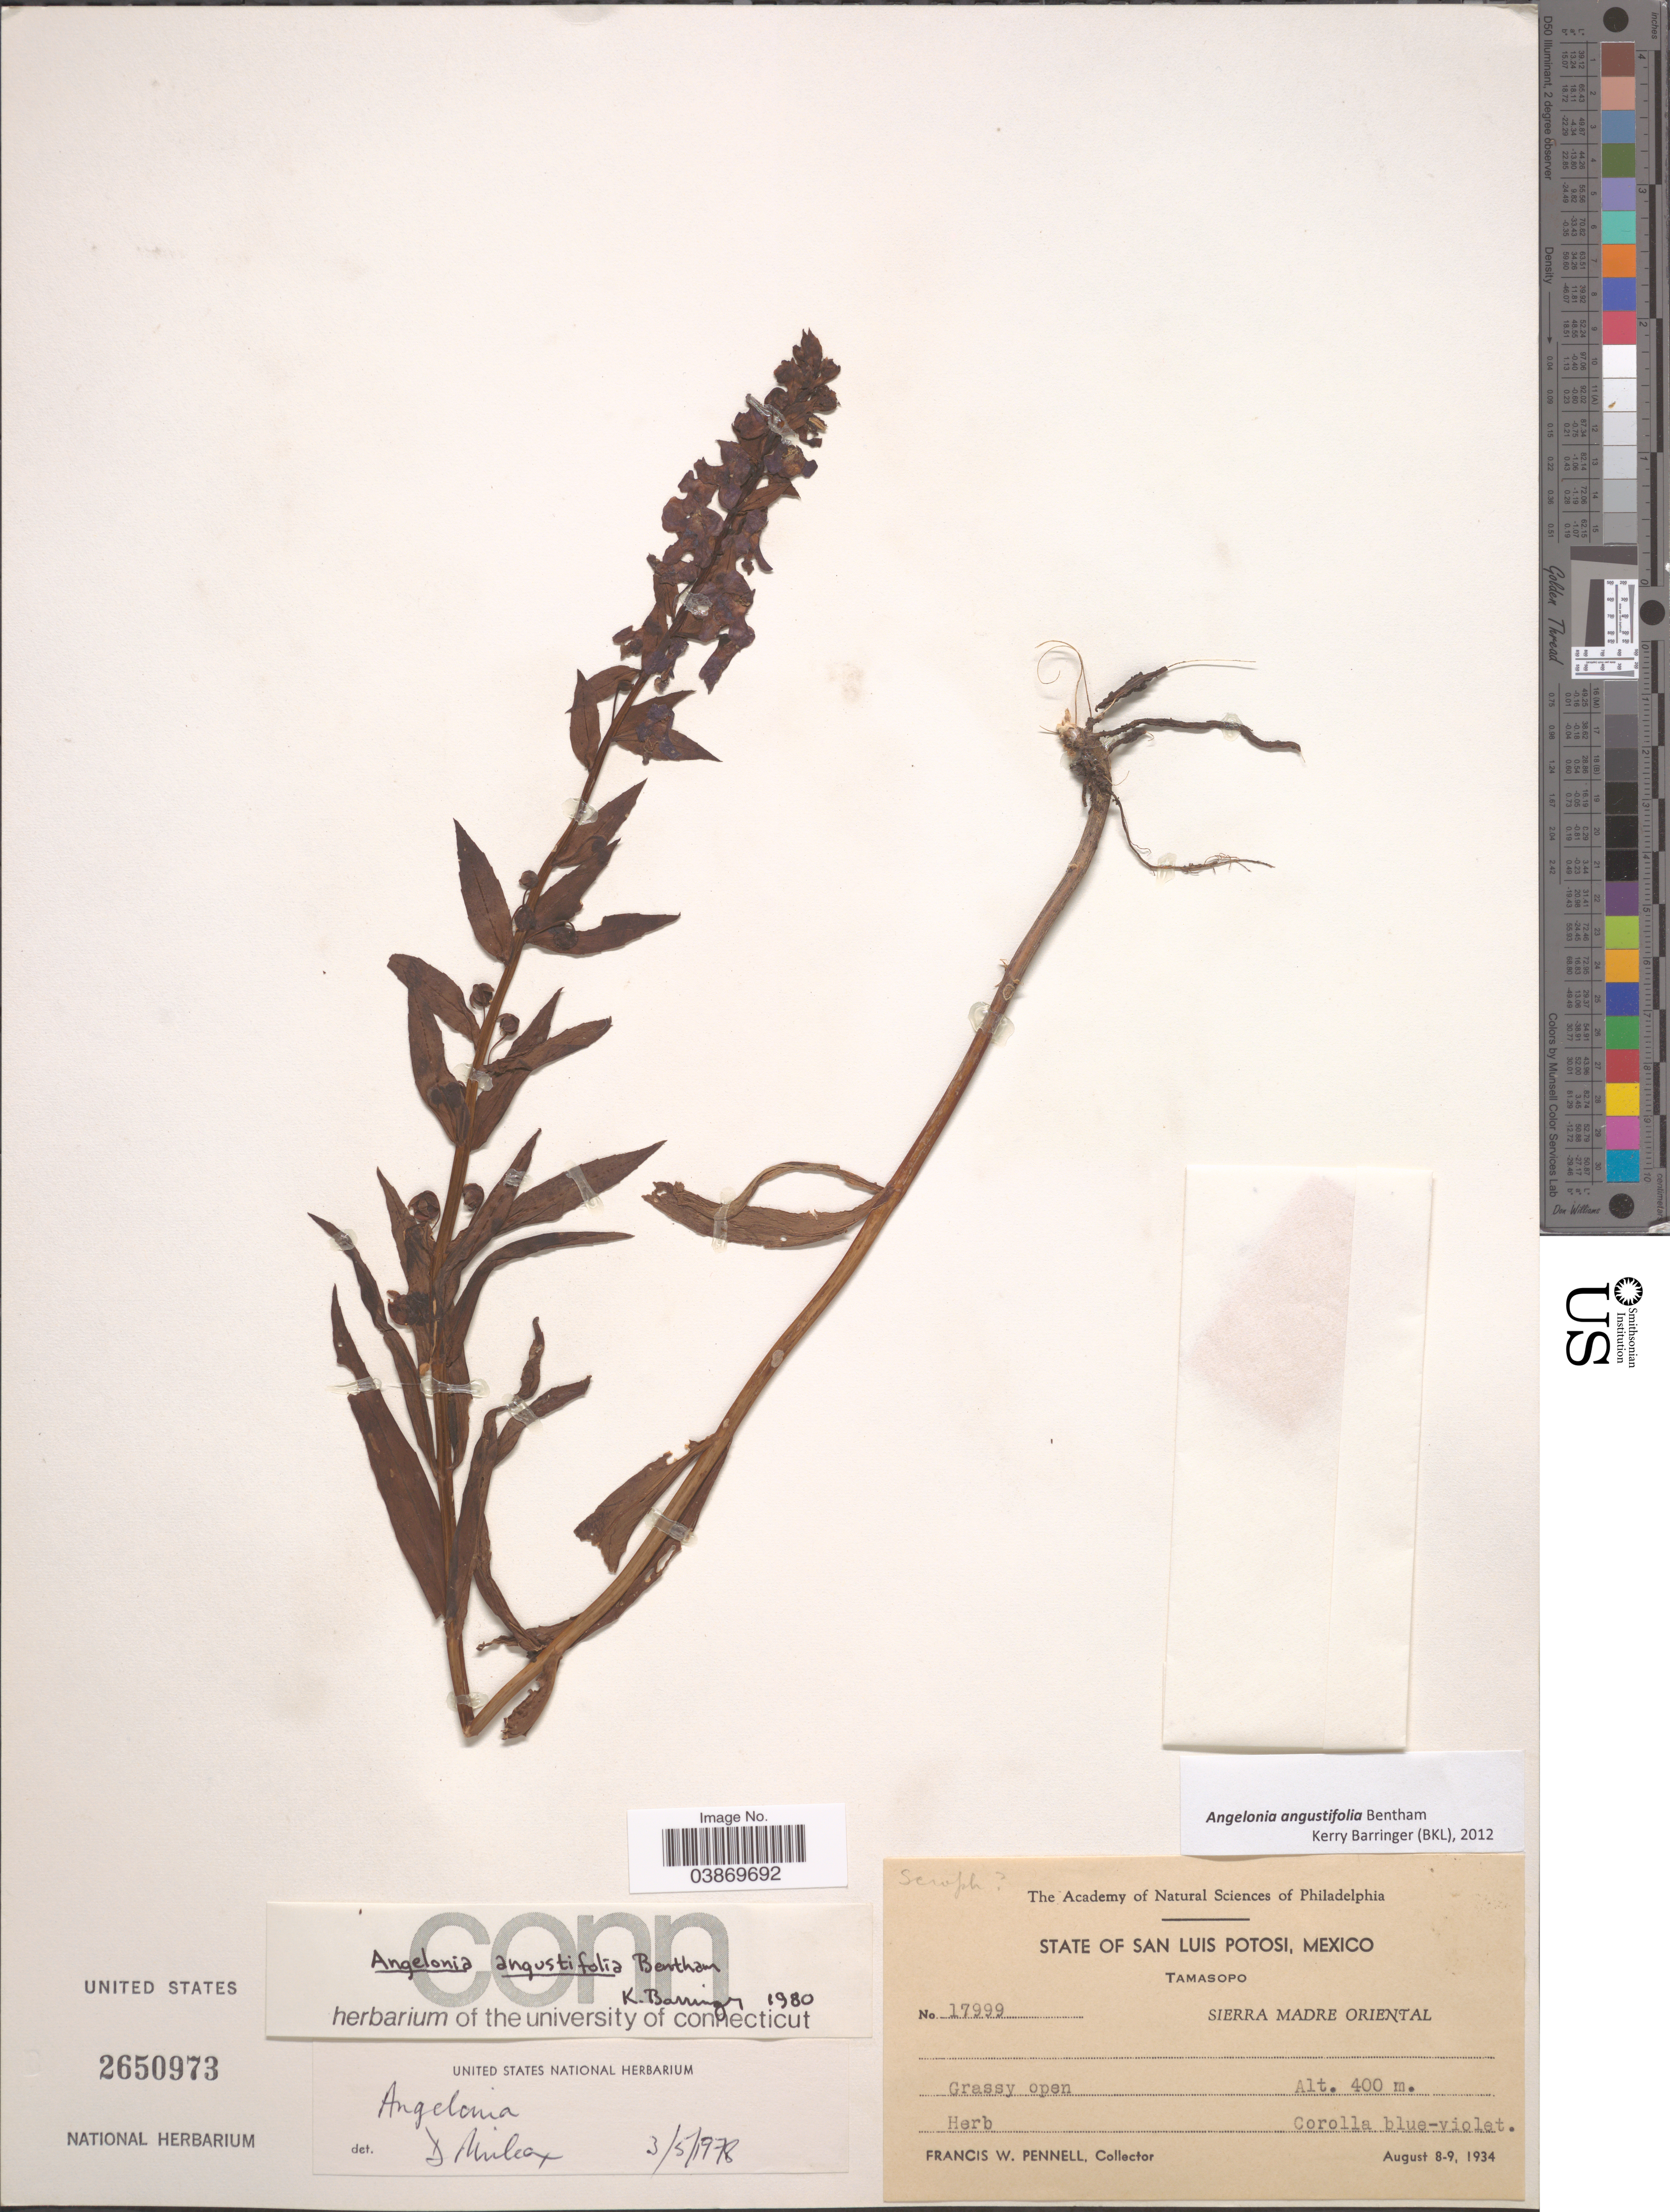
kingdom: Plantae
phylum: Tracheophyta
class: Magnoliopsida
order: Lamiales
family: Plantaginaceae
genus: Angelonia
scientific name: Angelonia angustifolia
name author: Benth.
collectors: F. W. Pennell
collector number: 17999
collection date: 1934-08-08/1934-08-09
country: Mexico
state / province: San Luis Potosí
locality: Sierra Madre Oriental.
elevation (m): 400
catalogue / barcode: US 2650973